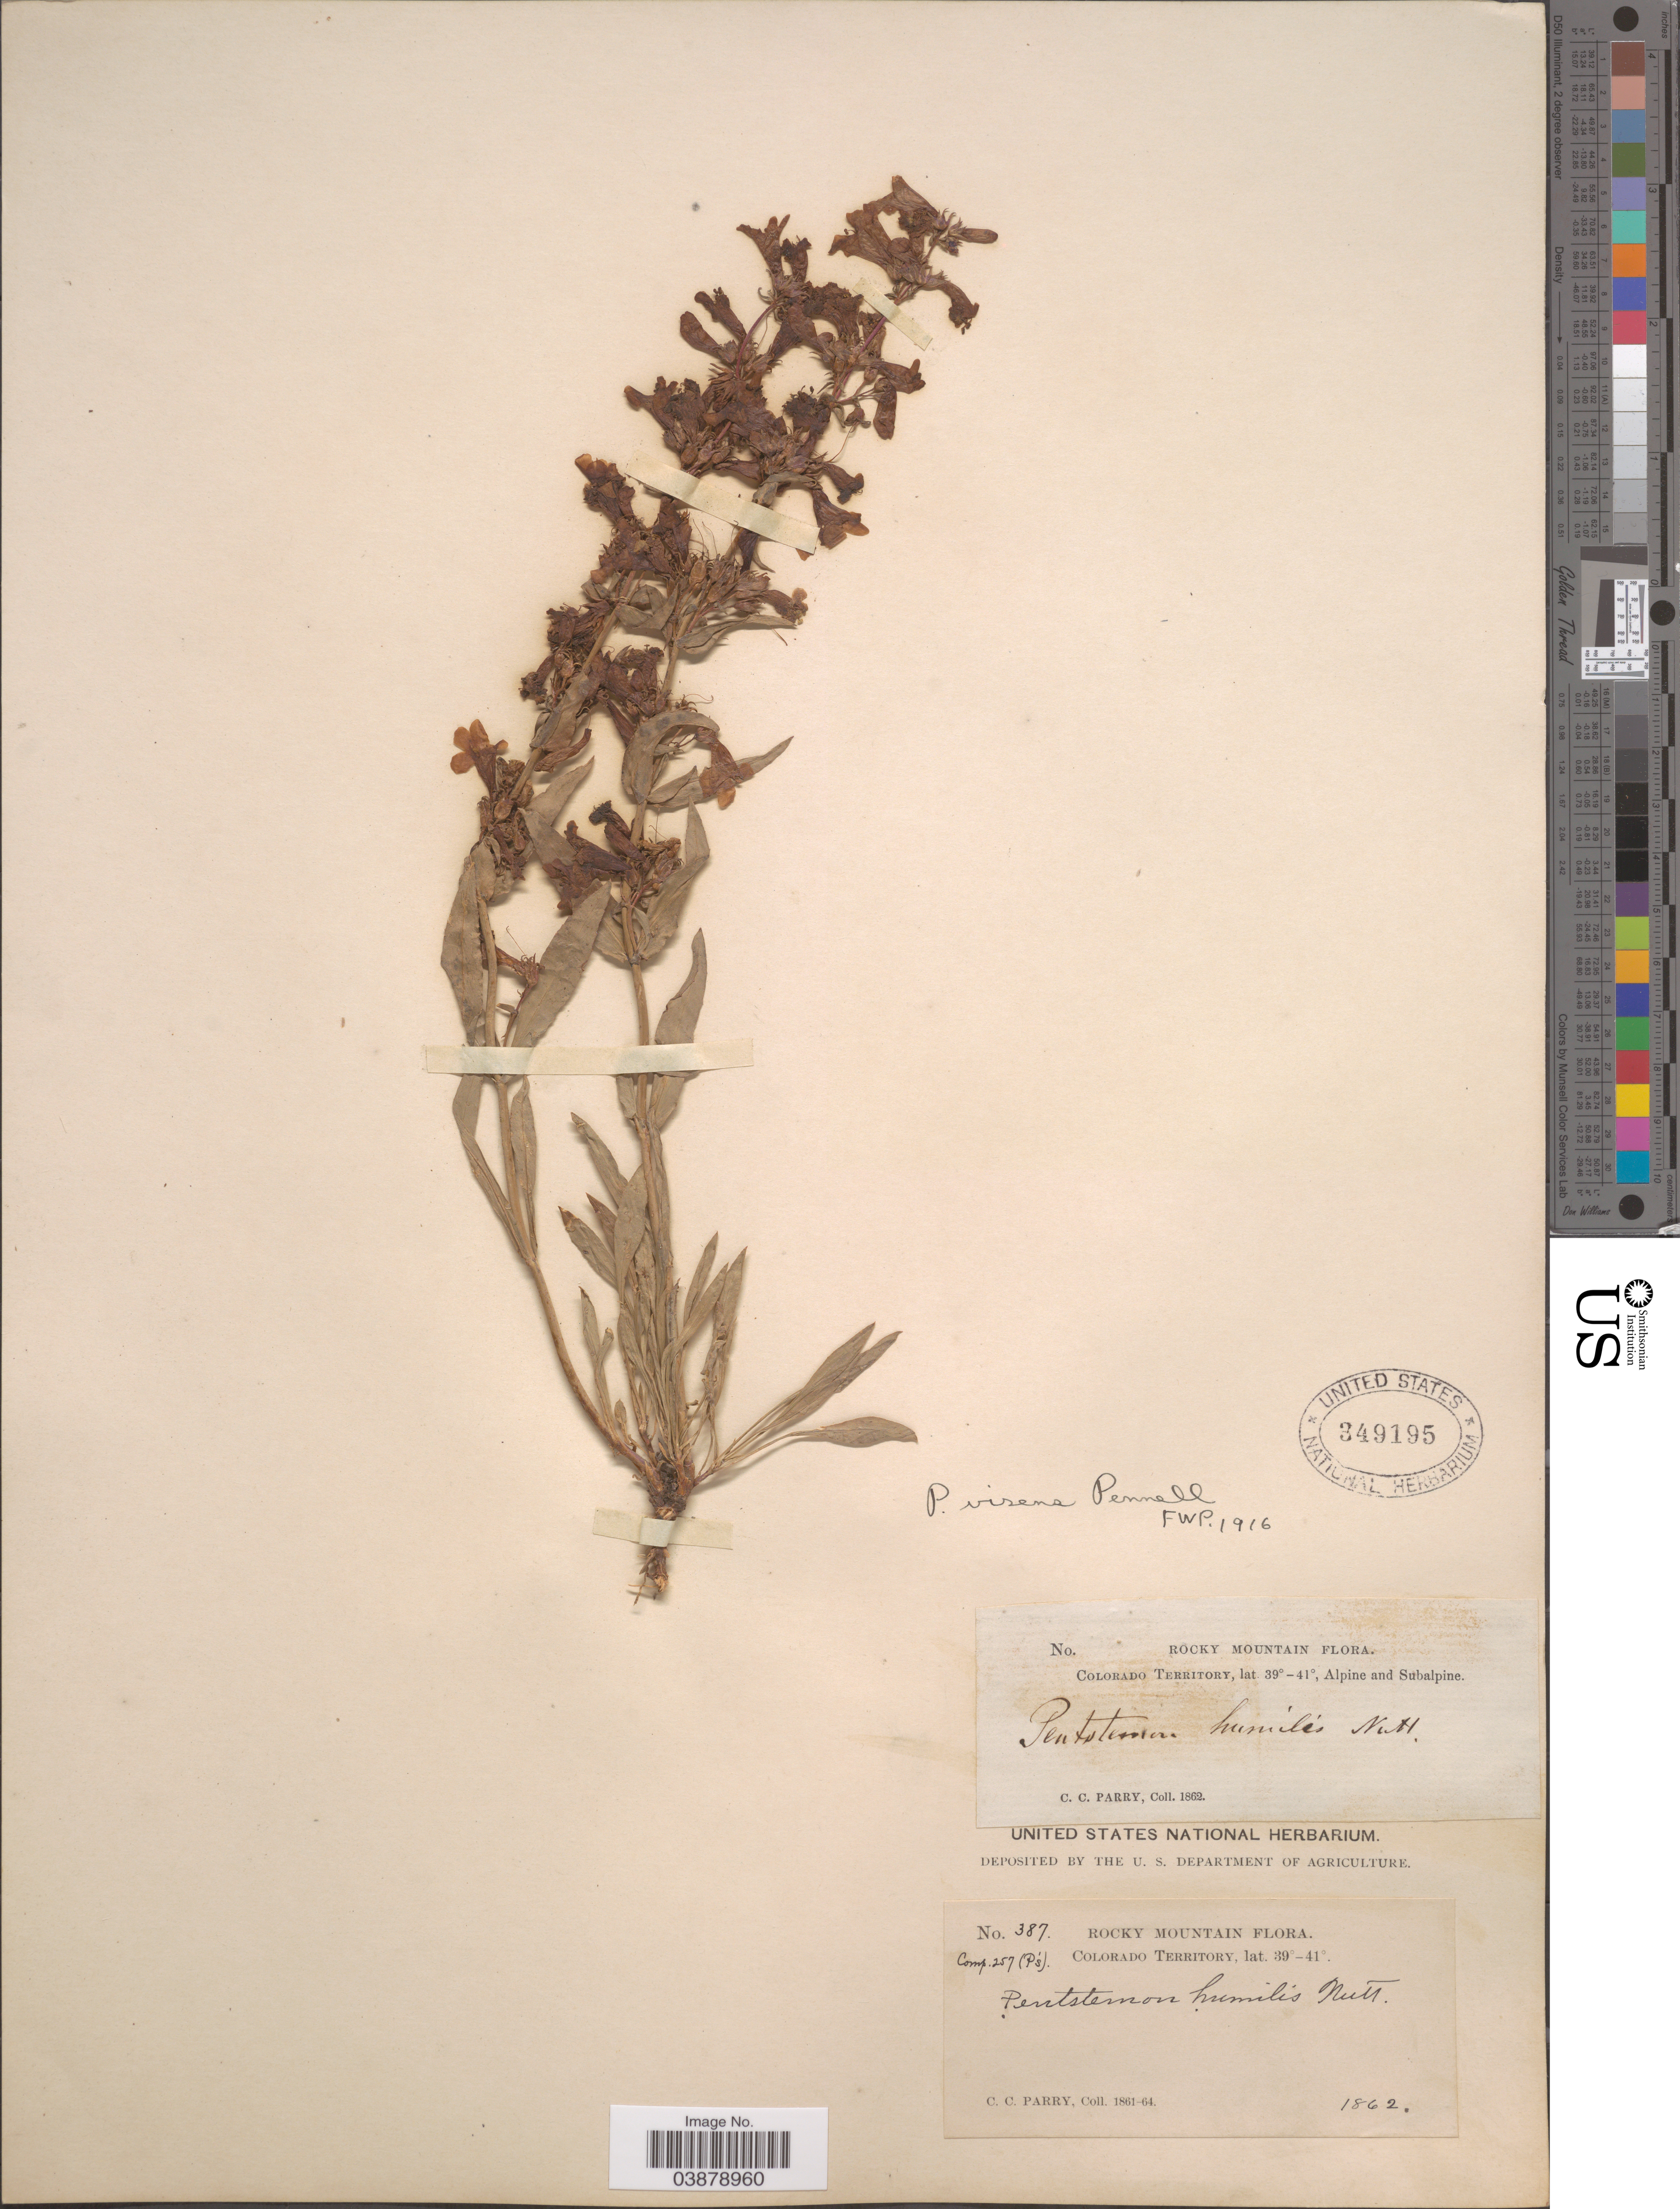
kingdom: Plantae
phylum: Tracheophyta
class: Magnoliopsida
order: Lamiales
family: Plantaginaceae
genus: Penstemon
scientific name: Penstemon virens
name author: Pennell ex Rydb.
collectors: C. C. Parry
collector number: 387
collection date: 1862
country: United States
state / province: Colorado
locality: Rocky Mountain. Colorado Territory. Alpine and Subalpine.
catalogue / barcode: US 349195